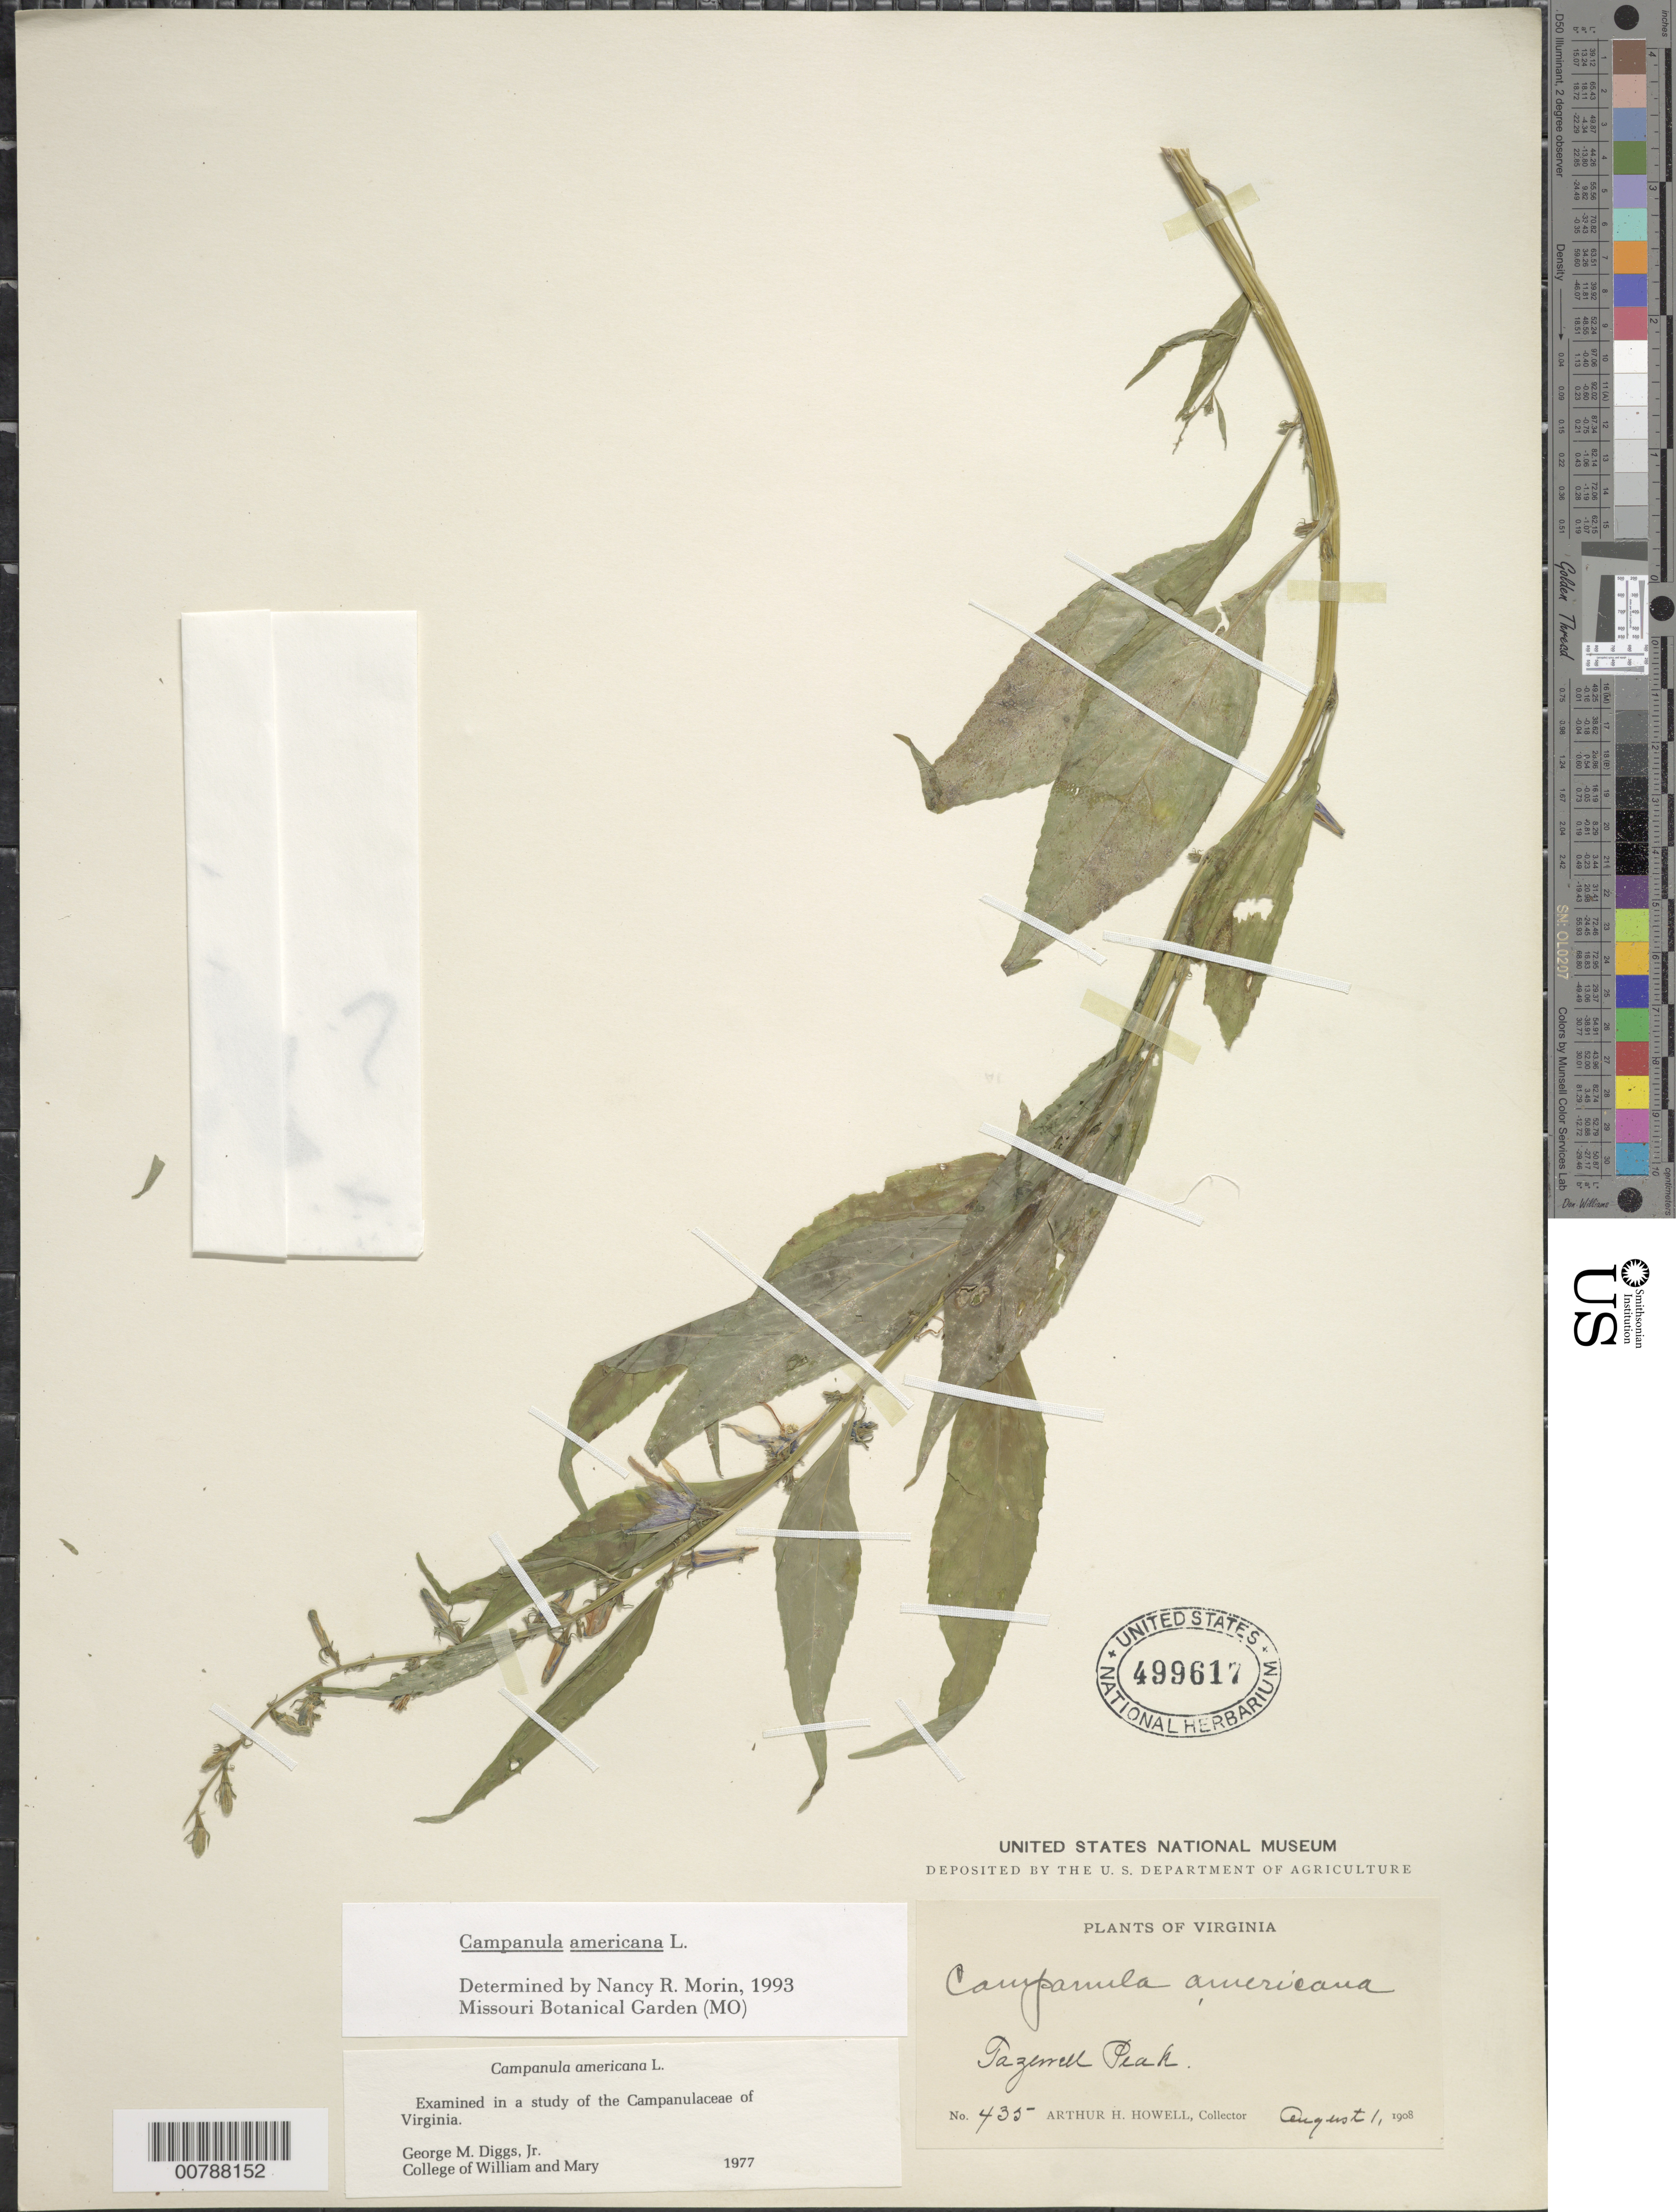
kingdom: Plantae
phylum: Tracheophyta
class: Magnoliopsida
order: Asterales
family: Campanulaceae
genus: Campanula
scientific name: Campanula americana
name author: L.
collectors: A. H. Howell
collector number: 435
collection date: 1908-08-01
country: United States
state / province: Virginia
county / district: Tazewell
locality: Tazewell Park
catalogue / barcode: US 499617